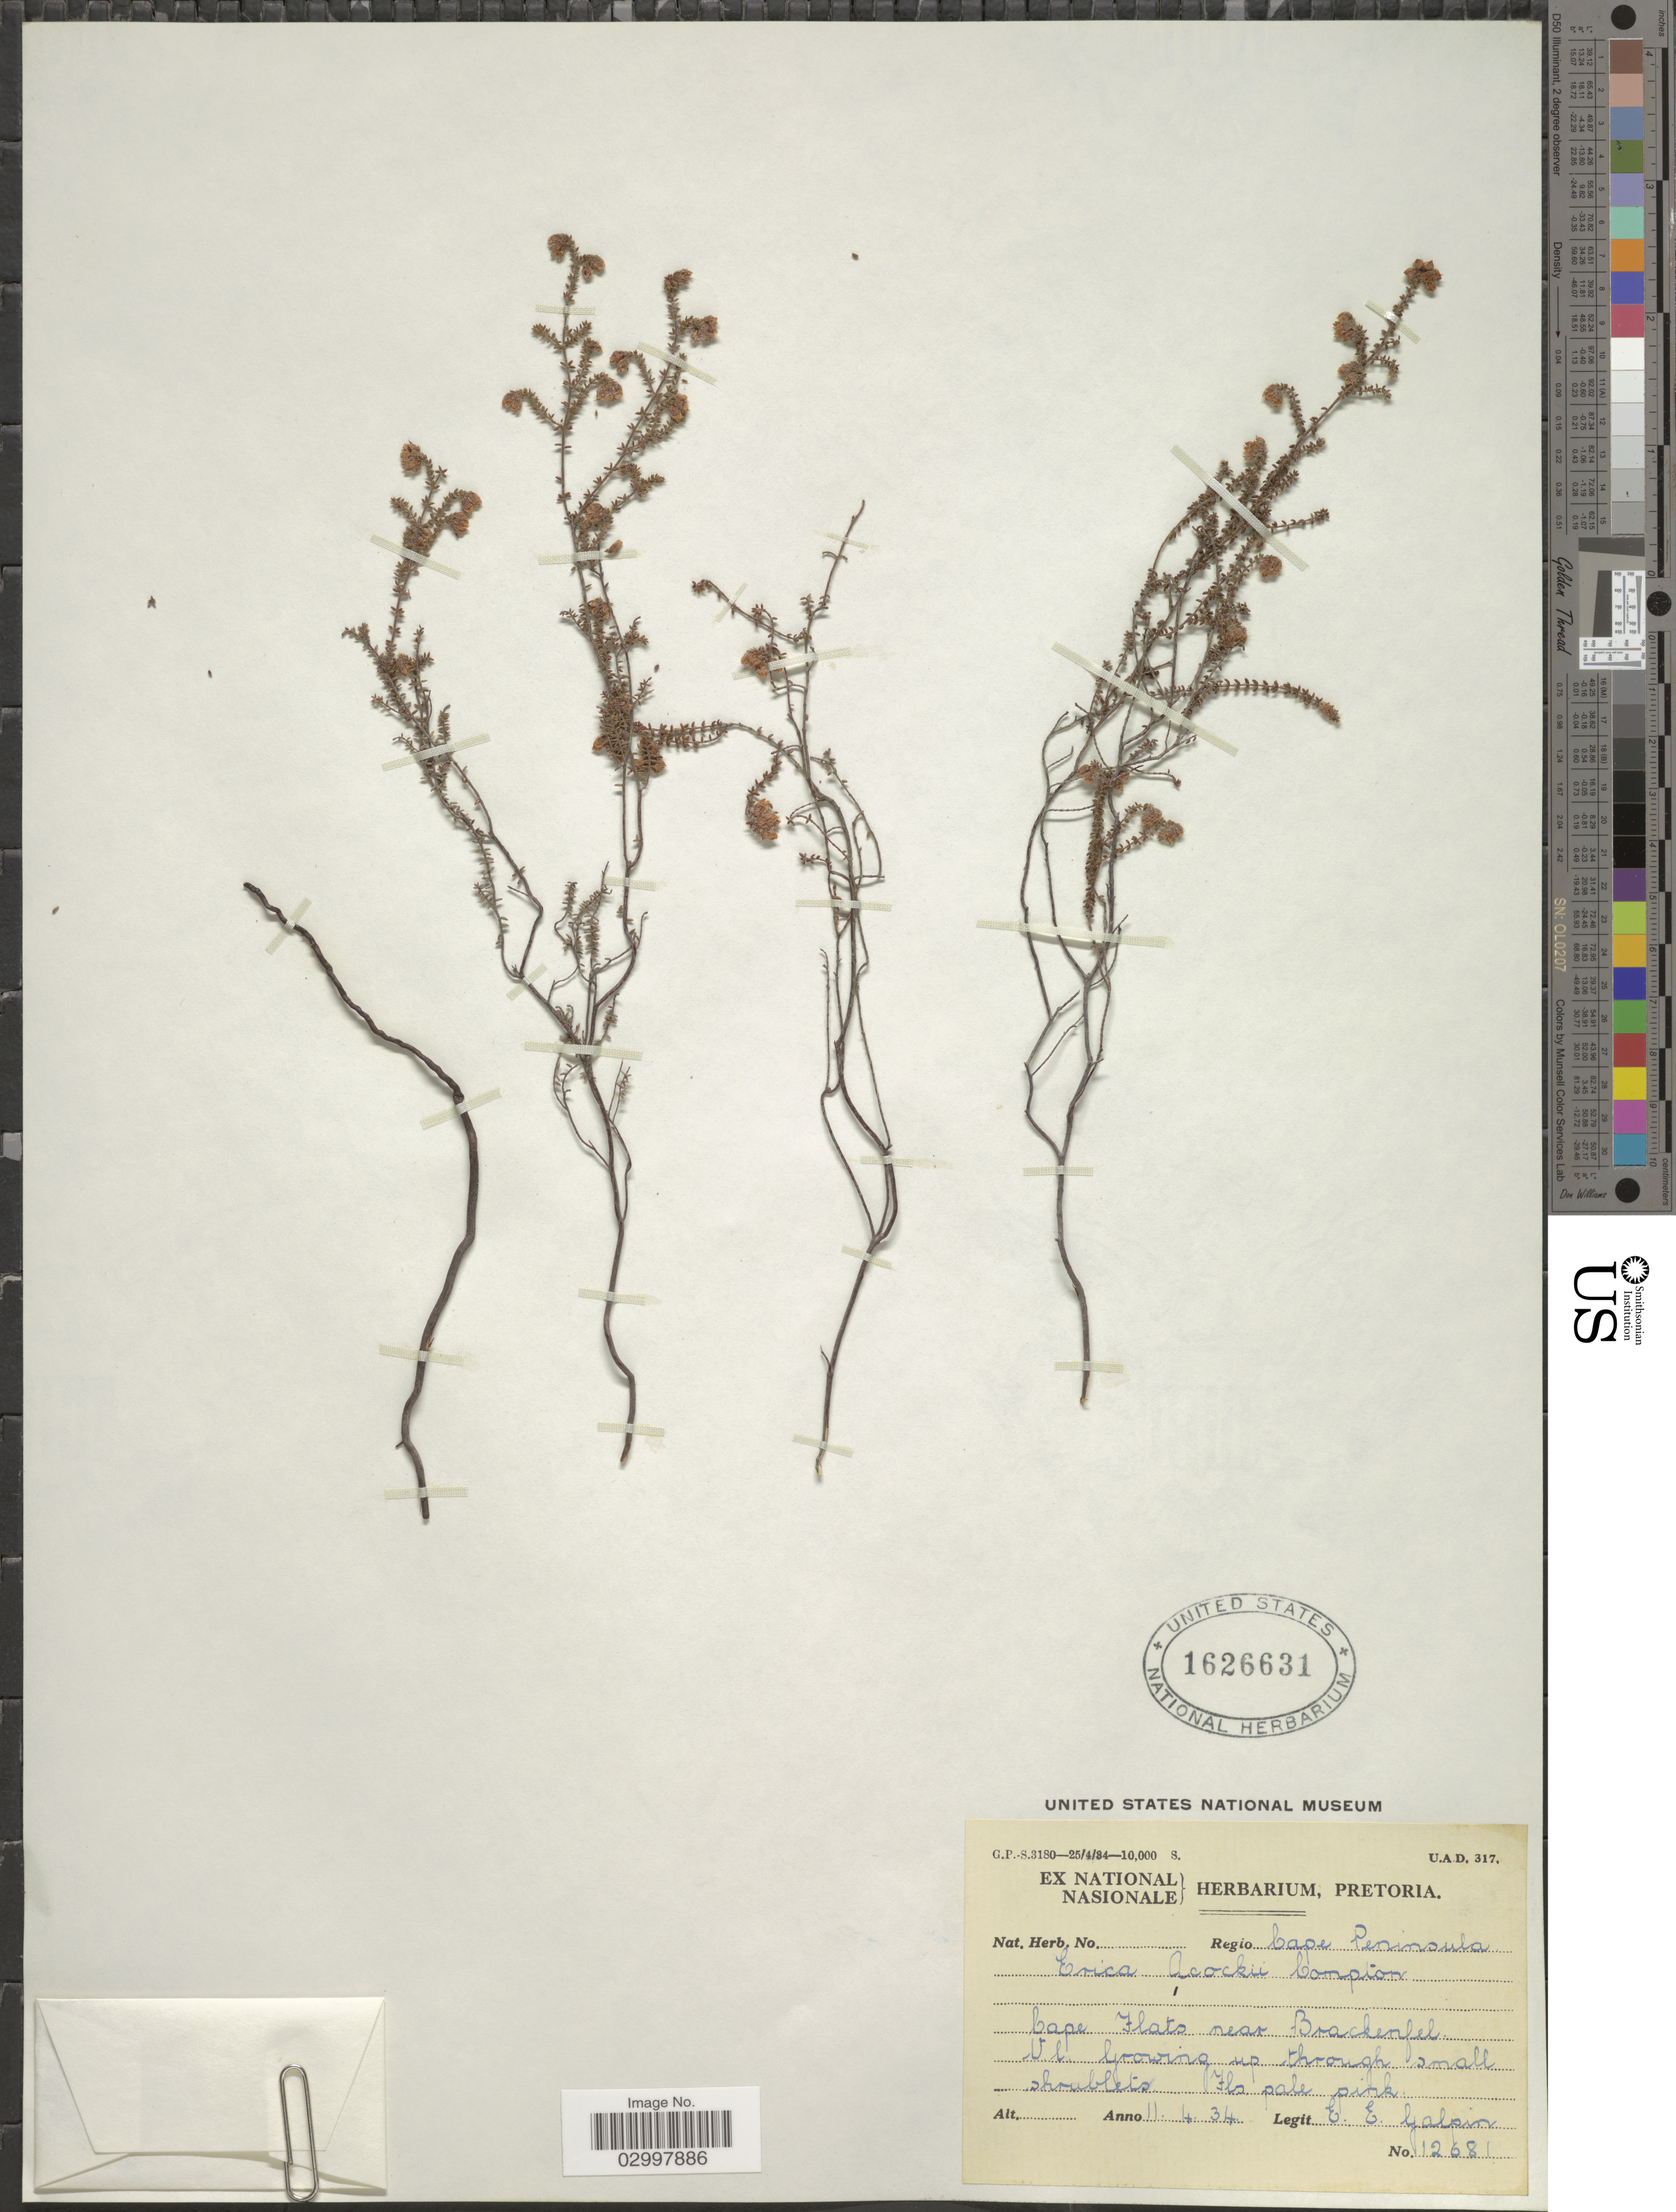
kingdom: Plantae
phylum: Tracheophyta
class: Magnoliopsida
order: Ericales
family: Ericaceae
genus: Erica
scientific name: Erica acockii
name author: Compton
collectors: E. Galpin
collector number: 12681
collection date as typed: Transcribed d/m/y: 11/4/34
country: South Africa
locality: Regio Cape Peninsula. Cape Flats near Brackenfel.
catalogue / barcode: US 1626631